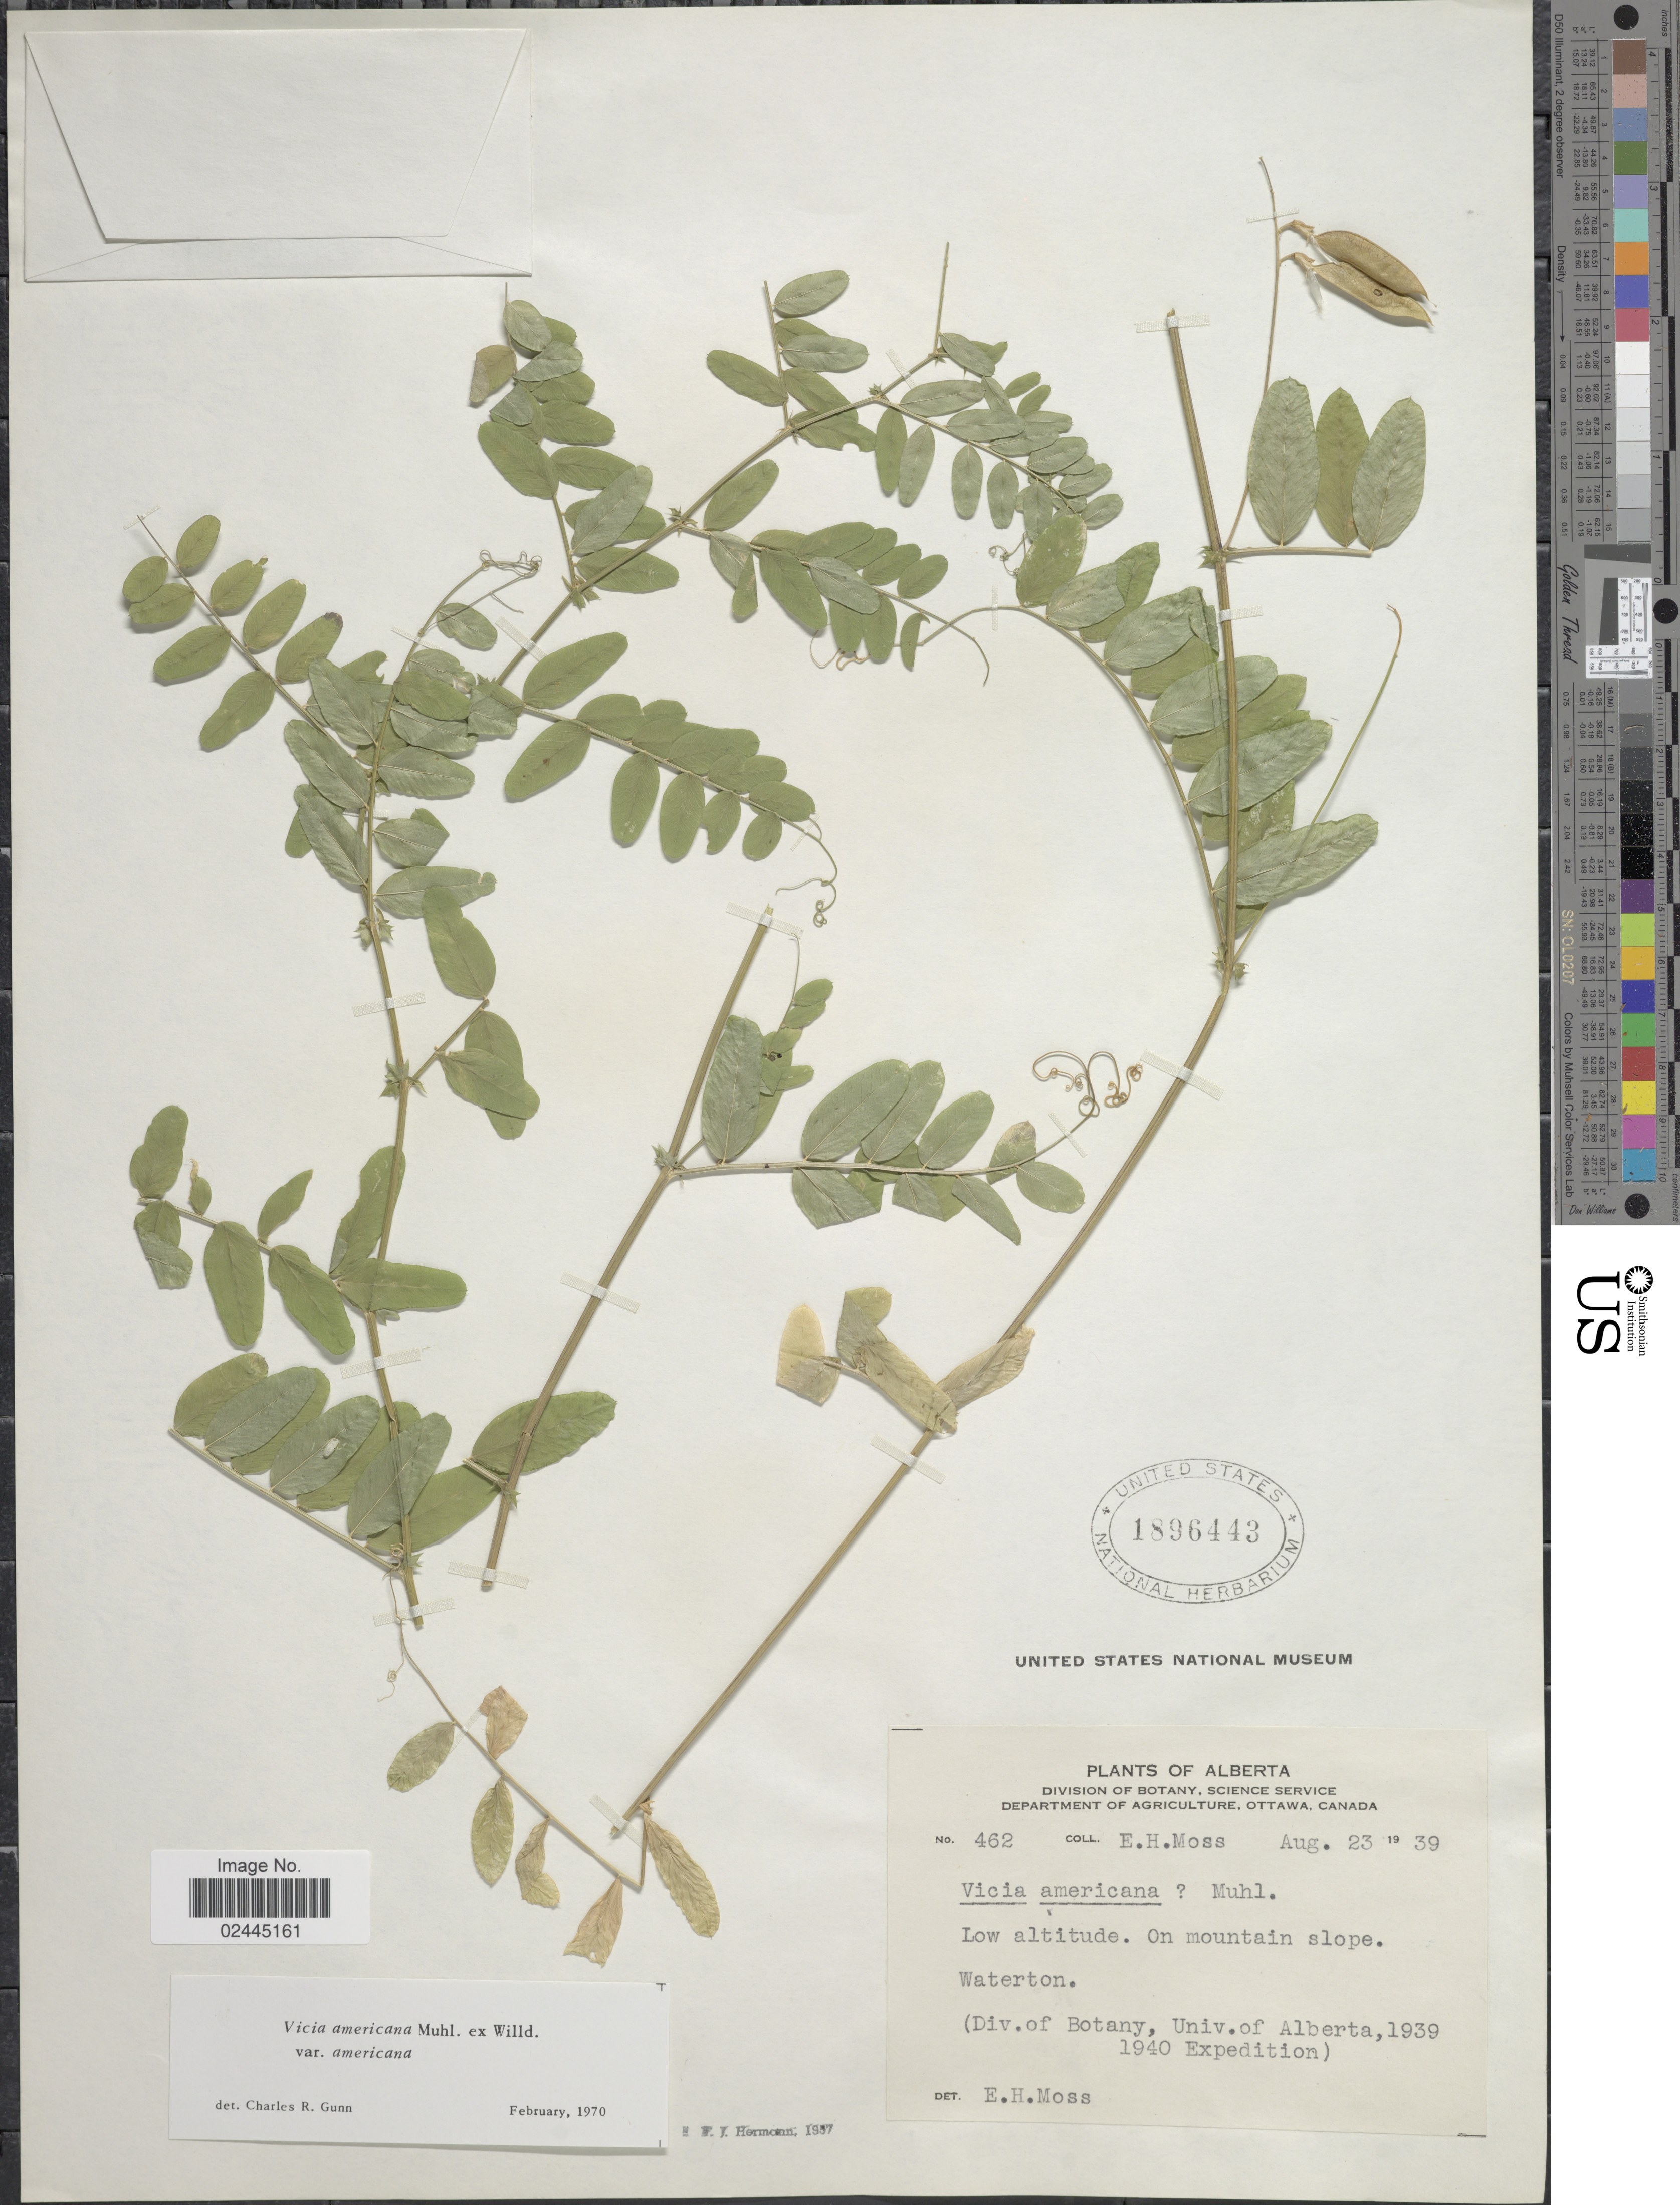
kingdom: Plantae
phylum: Tracheophyta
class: Magnoliopsida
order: Fabales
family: Fabaceae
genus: Vicia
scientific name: Vicia americana var. americana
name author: Muhl. ex Willd.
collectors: E. Moss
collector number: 462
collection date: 1939-08-23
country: Canada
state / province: Alberta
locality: Waterton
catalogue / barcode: US 1896443